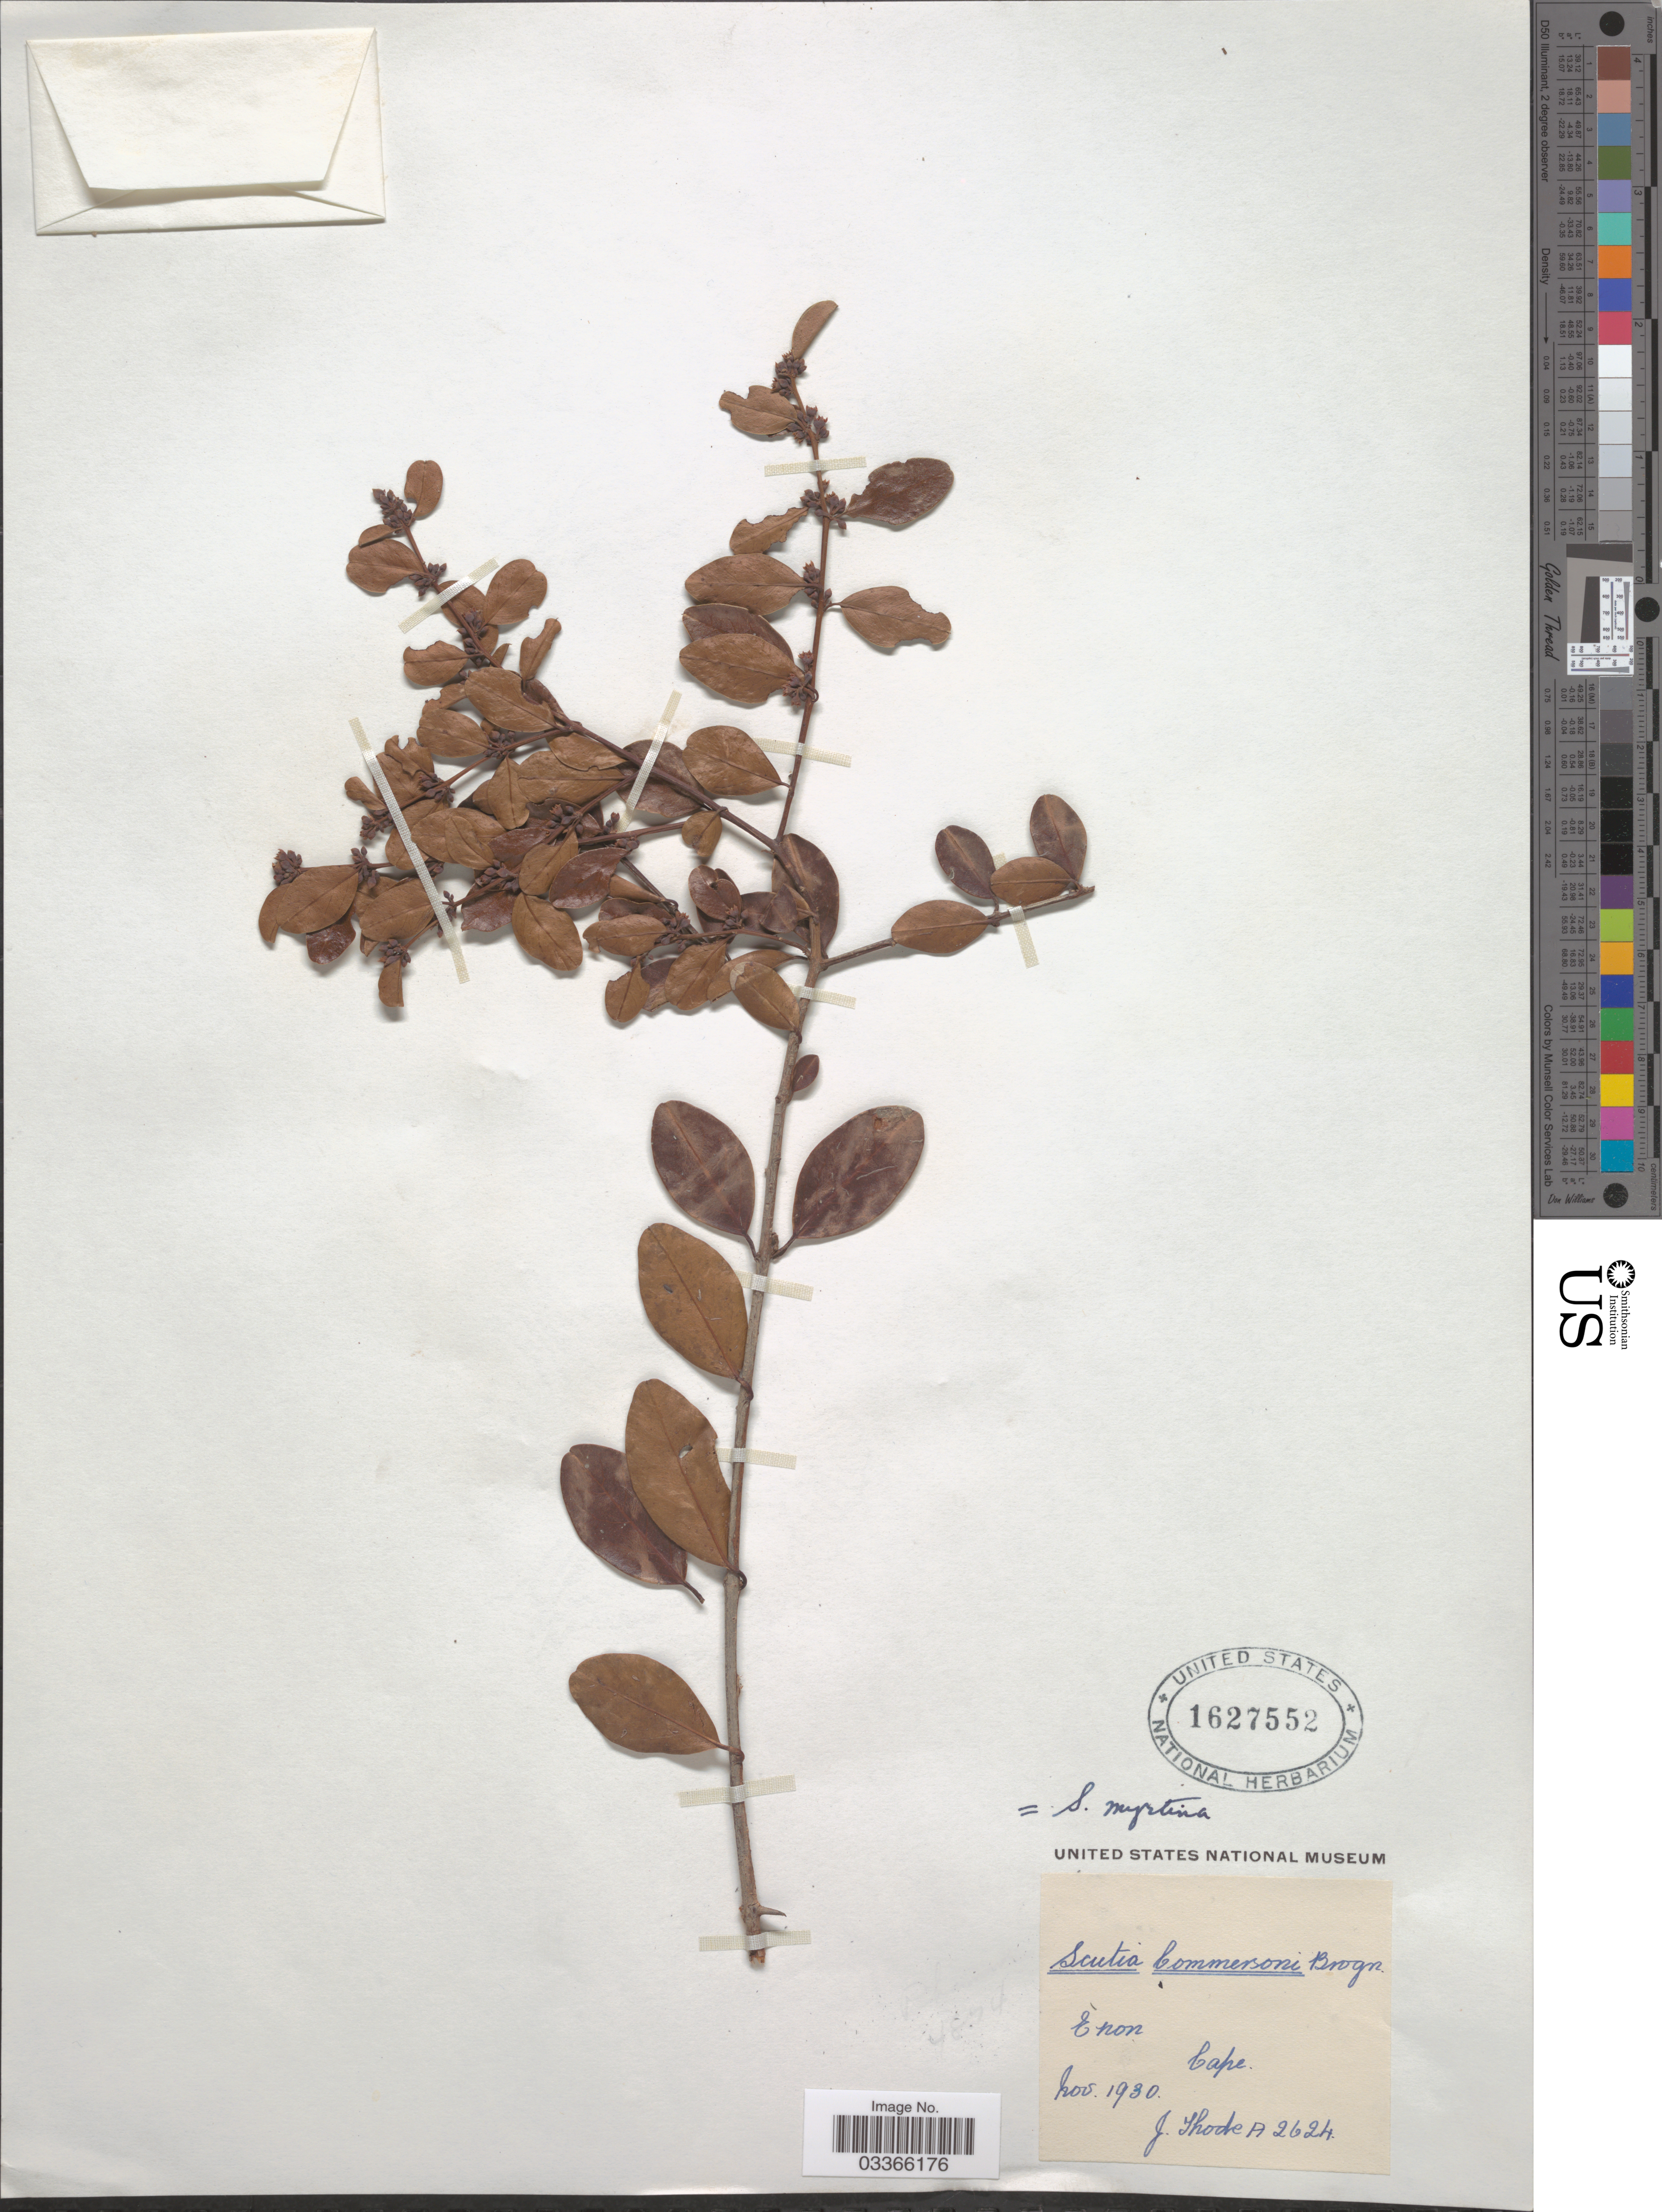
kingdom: Plantae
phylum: Tracheophyta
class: Magnoliopsida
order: Rosales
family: Rhamnaceae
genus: Scutia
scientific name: Scutia myrtina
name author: (Burm. f.) Kurz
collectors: J. Thode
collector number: A2624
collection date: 1930-11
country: South Africa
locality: E'non, Cape.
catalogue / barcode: US 1627552